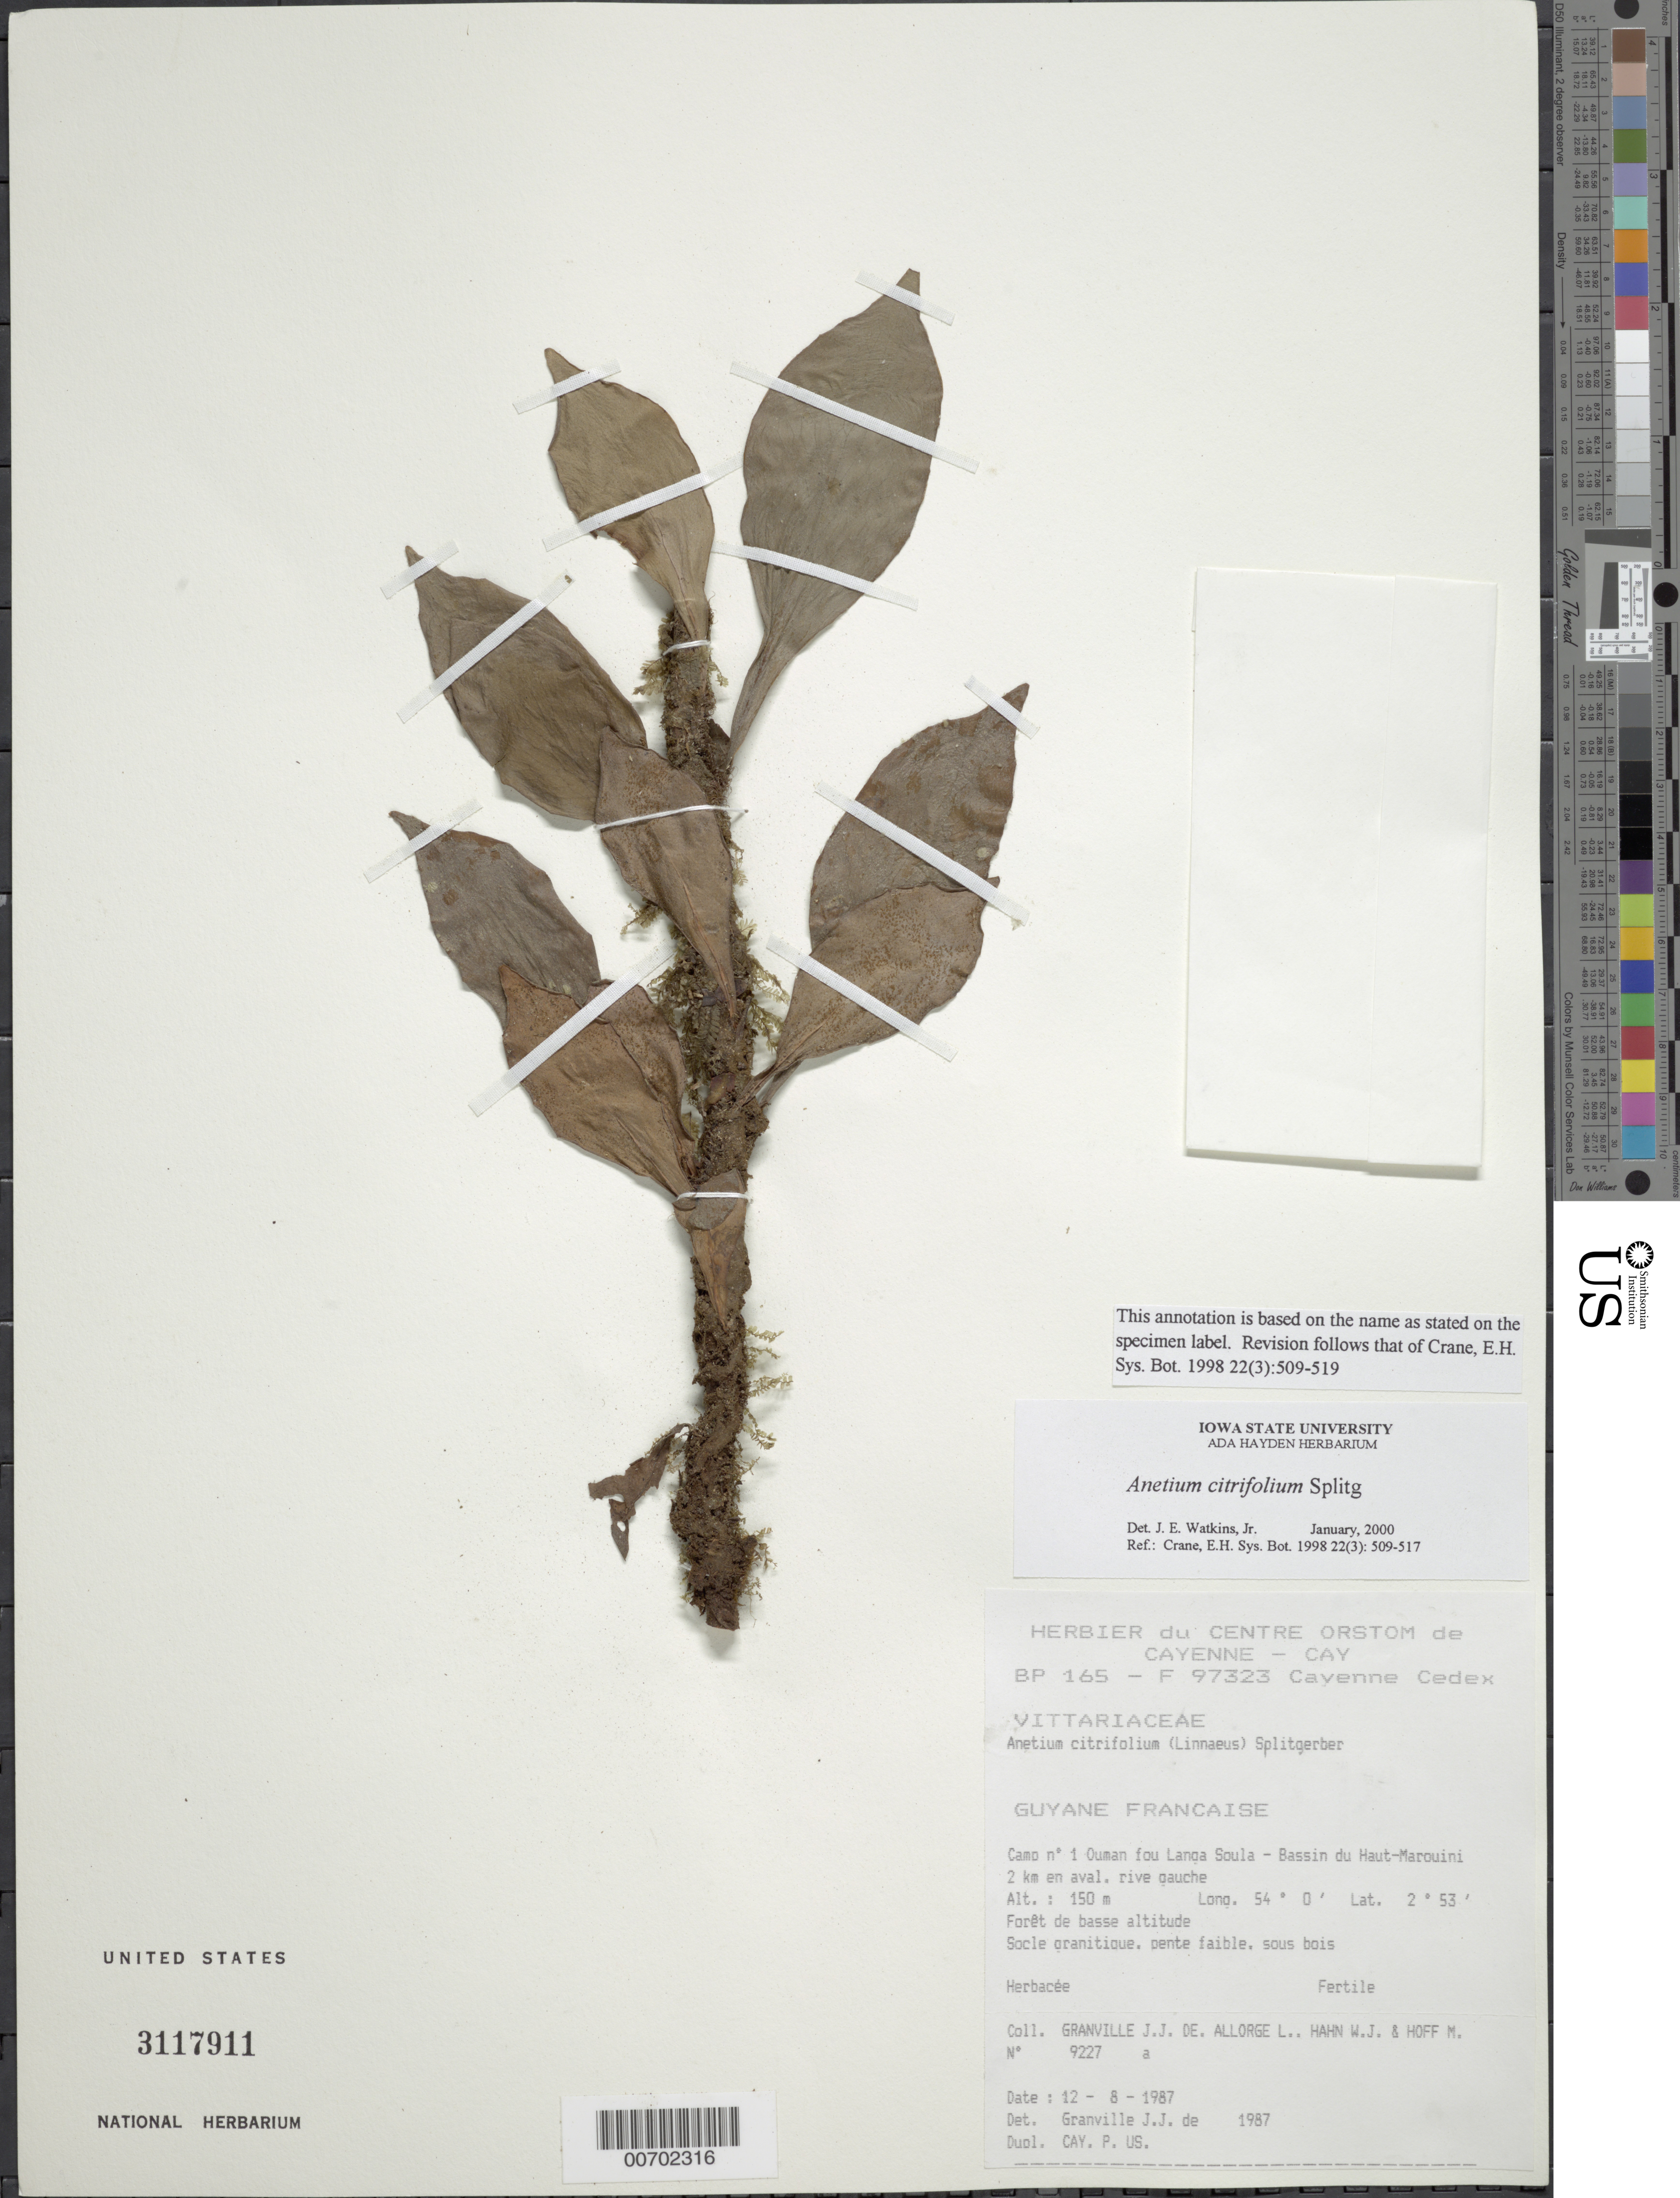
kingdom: Plantae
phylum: Tracheophyta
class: Polypodiopsida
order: Polypodiales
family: Pteridaceae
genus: Anetium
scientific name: Anetium citrifolium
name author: (L.) Splitg.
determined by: Watkins, J. E., Jr.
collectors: J.-J. de Granville, L. Allorge, W. J. Hahn & M. Hoff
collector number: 9227 a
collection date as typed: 12-Aug-87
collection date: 1987-08-12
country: French Guiana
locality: Camp #1, Ouman fou Langa Soula, Bassin du Haut-Marouini. 2 km en aval. Rive gauche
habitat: Forêt de basse altitude, socle granitique, pent faible, sous bios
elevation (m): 150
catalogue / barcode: US 3117911